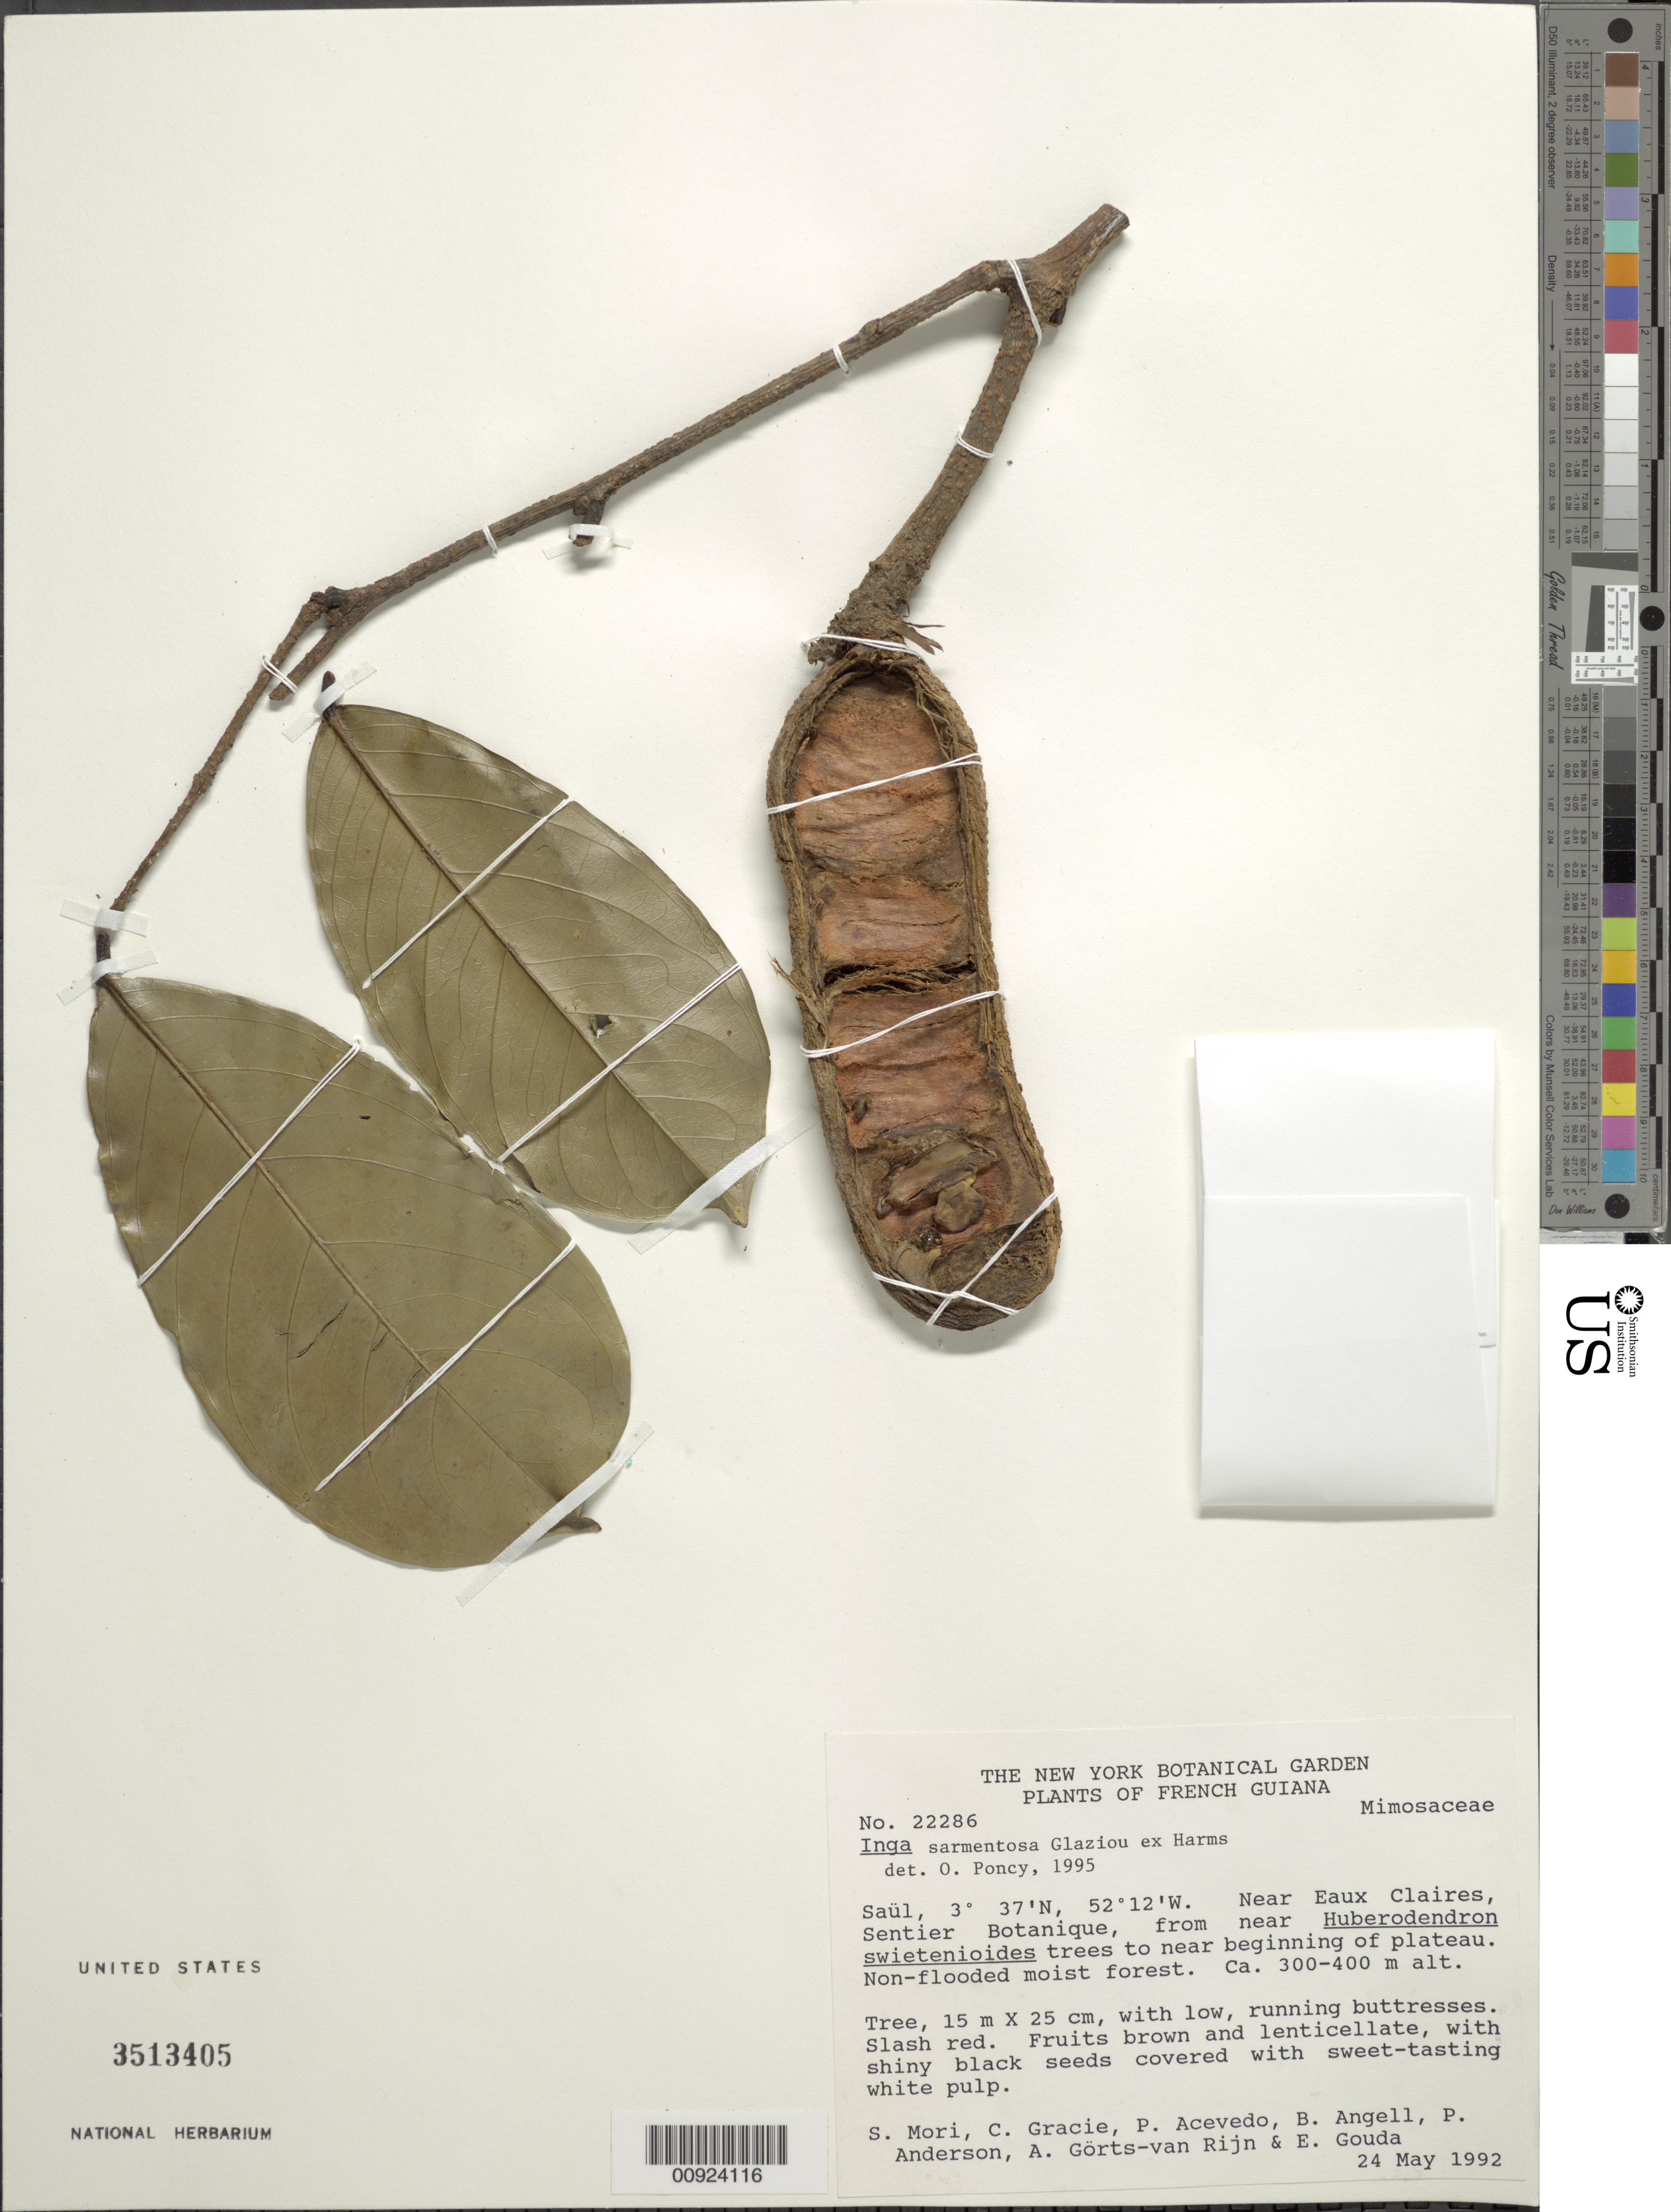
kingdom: Plantae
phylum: Tracheophyta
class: Magnoliopsida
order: Fabales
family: Fabaceae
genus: Inga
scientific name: Inga sarmentosa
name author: Glaz. ex Harms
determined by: Poncy, O.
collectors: S. Mori, C. A. Gracie, P. Acevedo-Rodr., Bobbi Angell, P. Anderson, A. .R. A. Görts-van Rijn & E. J. Gouda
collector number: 22286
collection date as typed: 24-May-92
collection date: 1992-05-24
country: French Guiana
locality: Saül, near Eaux Claires, Sentier Botanique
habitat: Non-flooded moist forest; from near Huberodendron swietenioides trees to near beginning of plateau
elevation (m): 300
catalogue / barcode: US 3513405